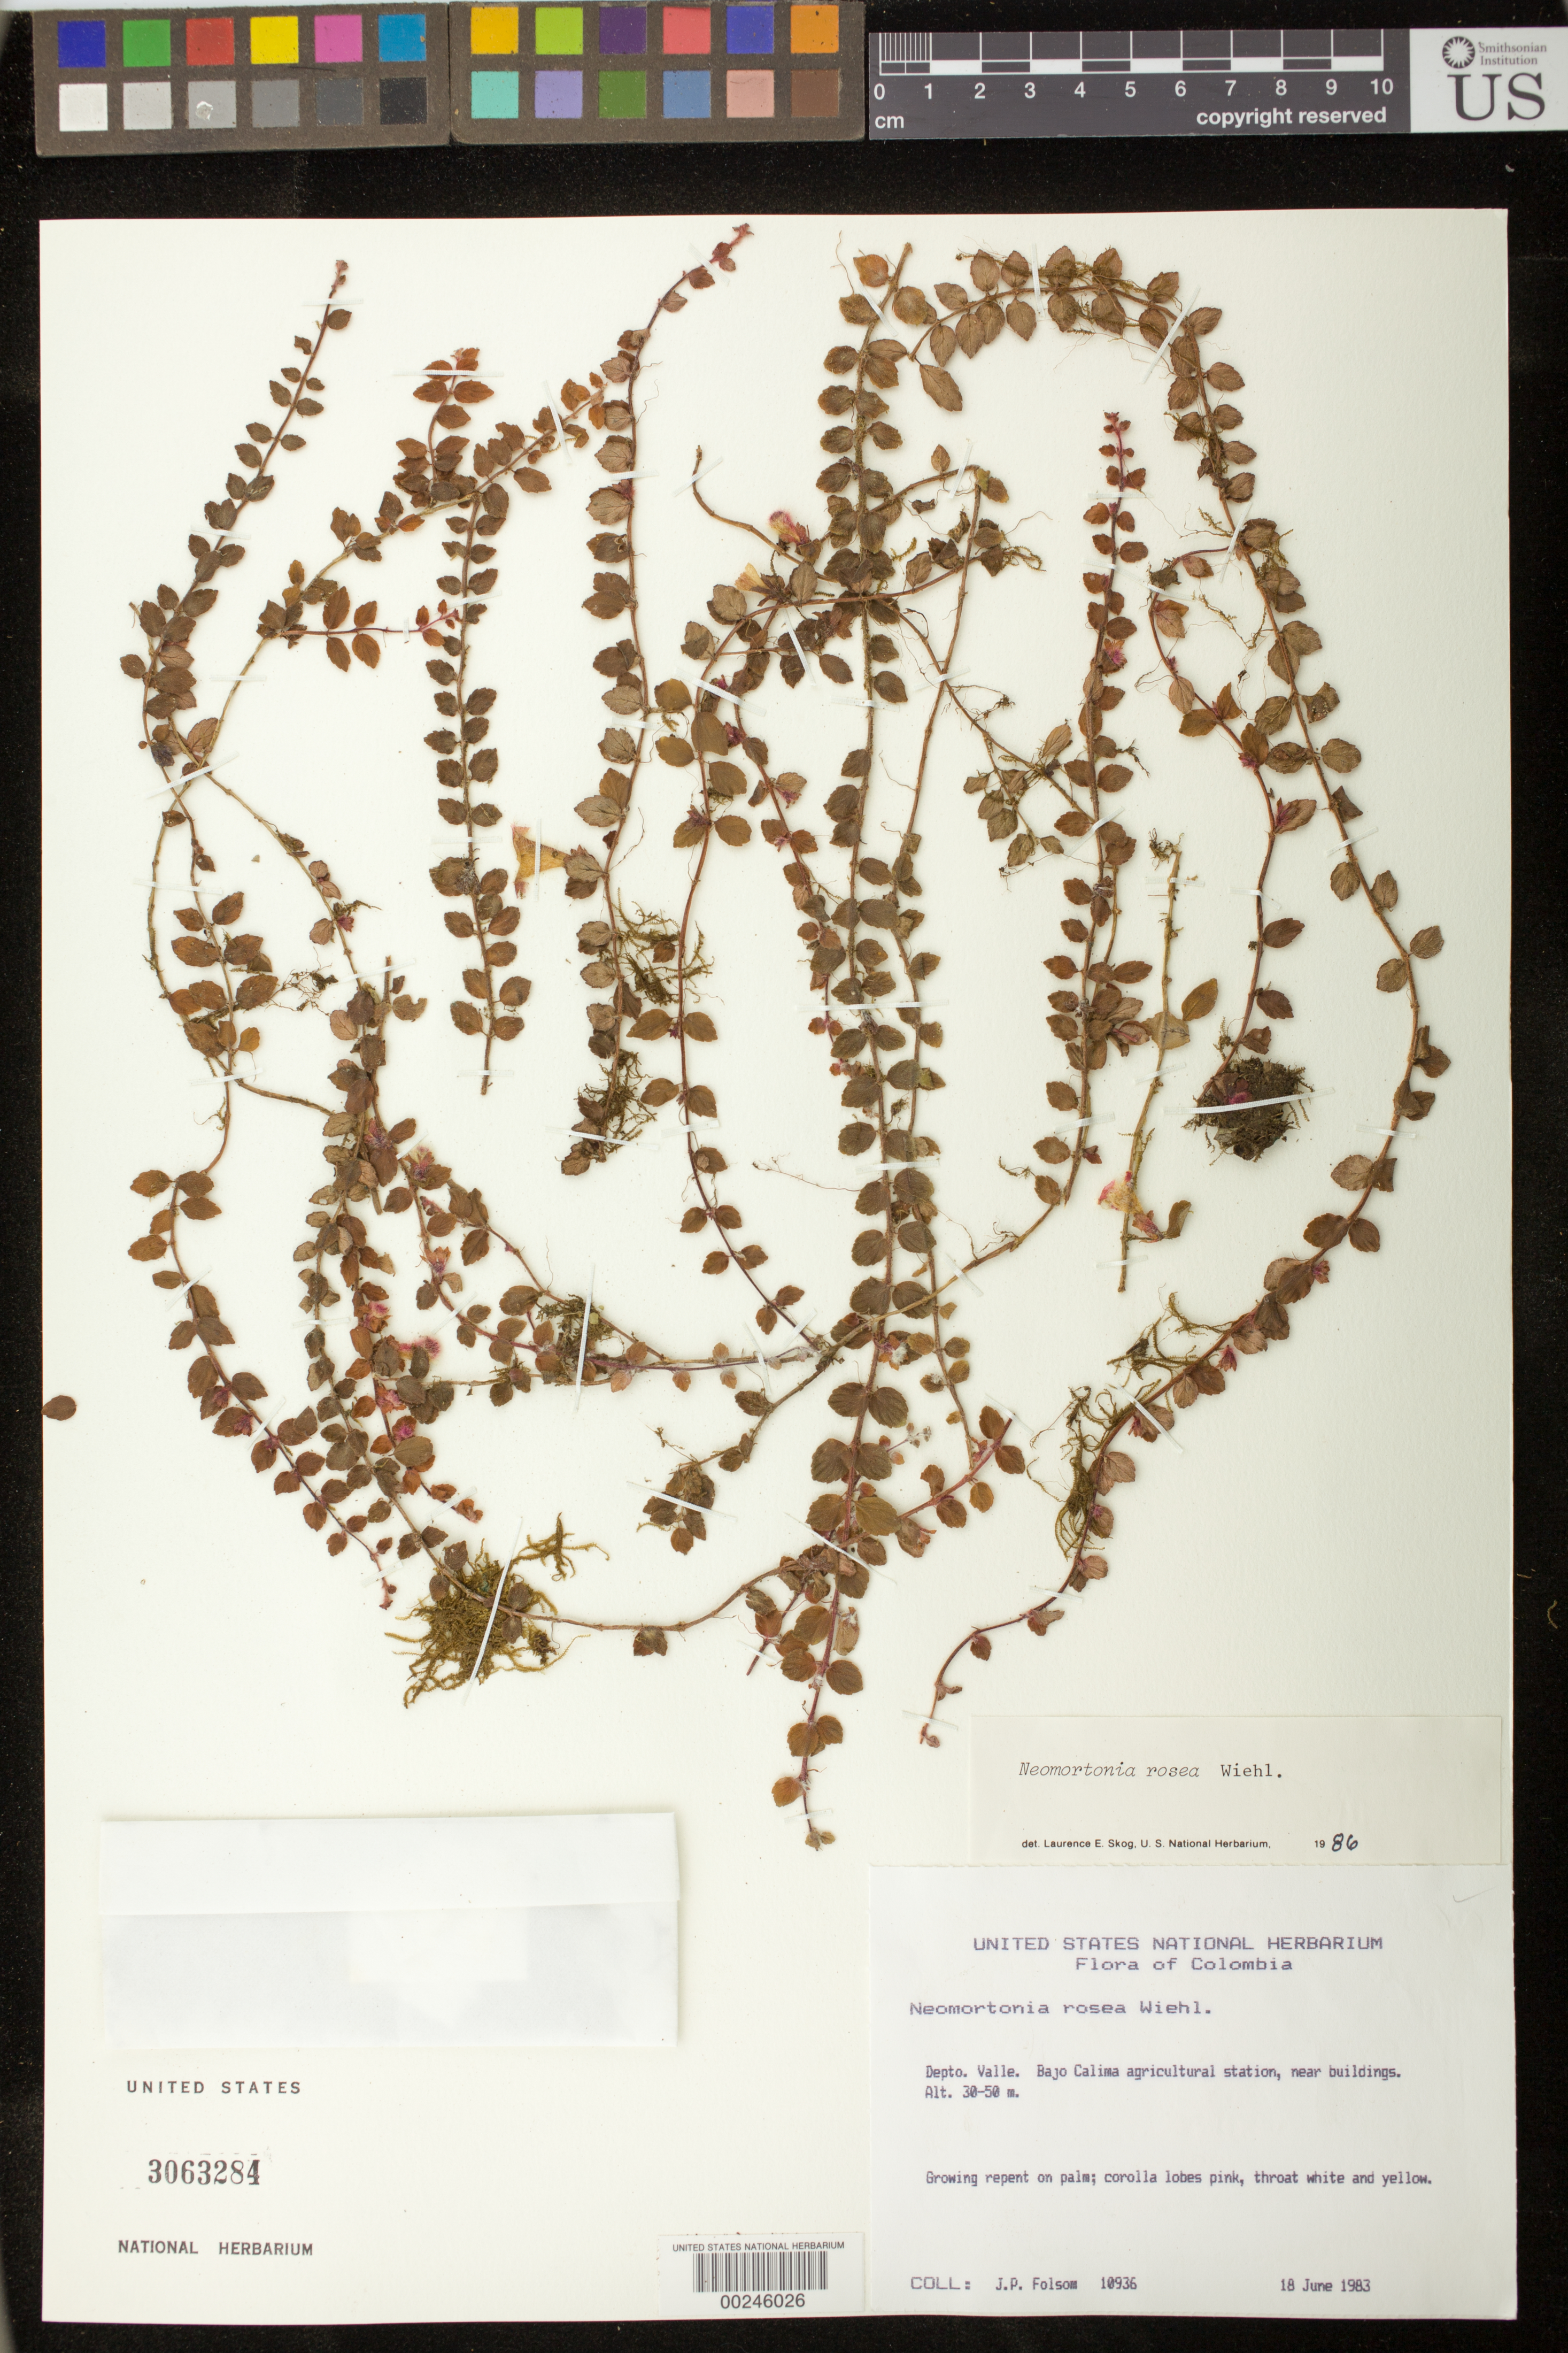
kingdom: Plantae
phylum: Tracheophyta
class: Magnoliopsida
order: Lamiales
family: Gesneriaceae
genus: Neomortonia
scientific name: Neomortonia rosea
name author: Wiehler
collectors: J. P. Folsom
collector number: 10936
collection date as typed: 18 Jun 1983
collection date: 1983-06-18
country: Colombia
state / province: Valle del Cauca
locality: Bajo Calima Agricultural Station, near buildings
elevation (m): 30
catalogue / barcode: US 3063284